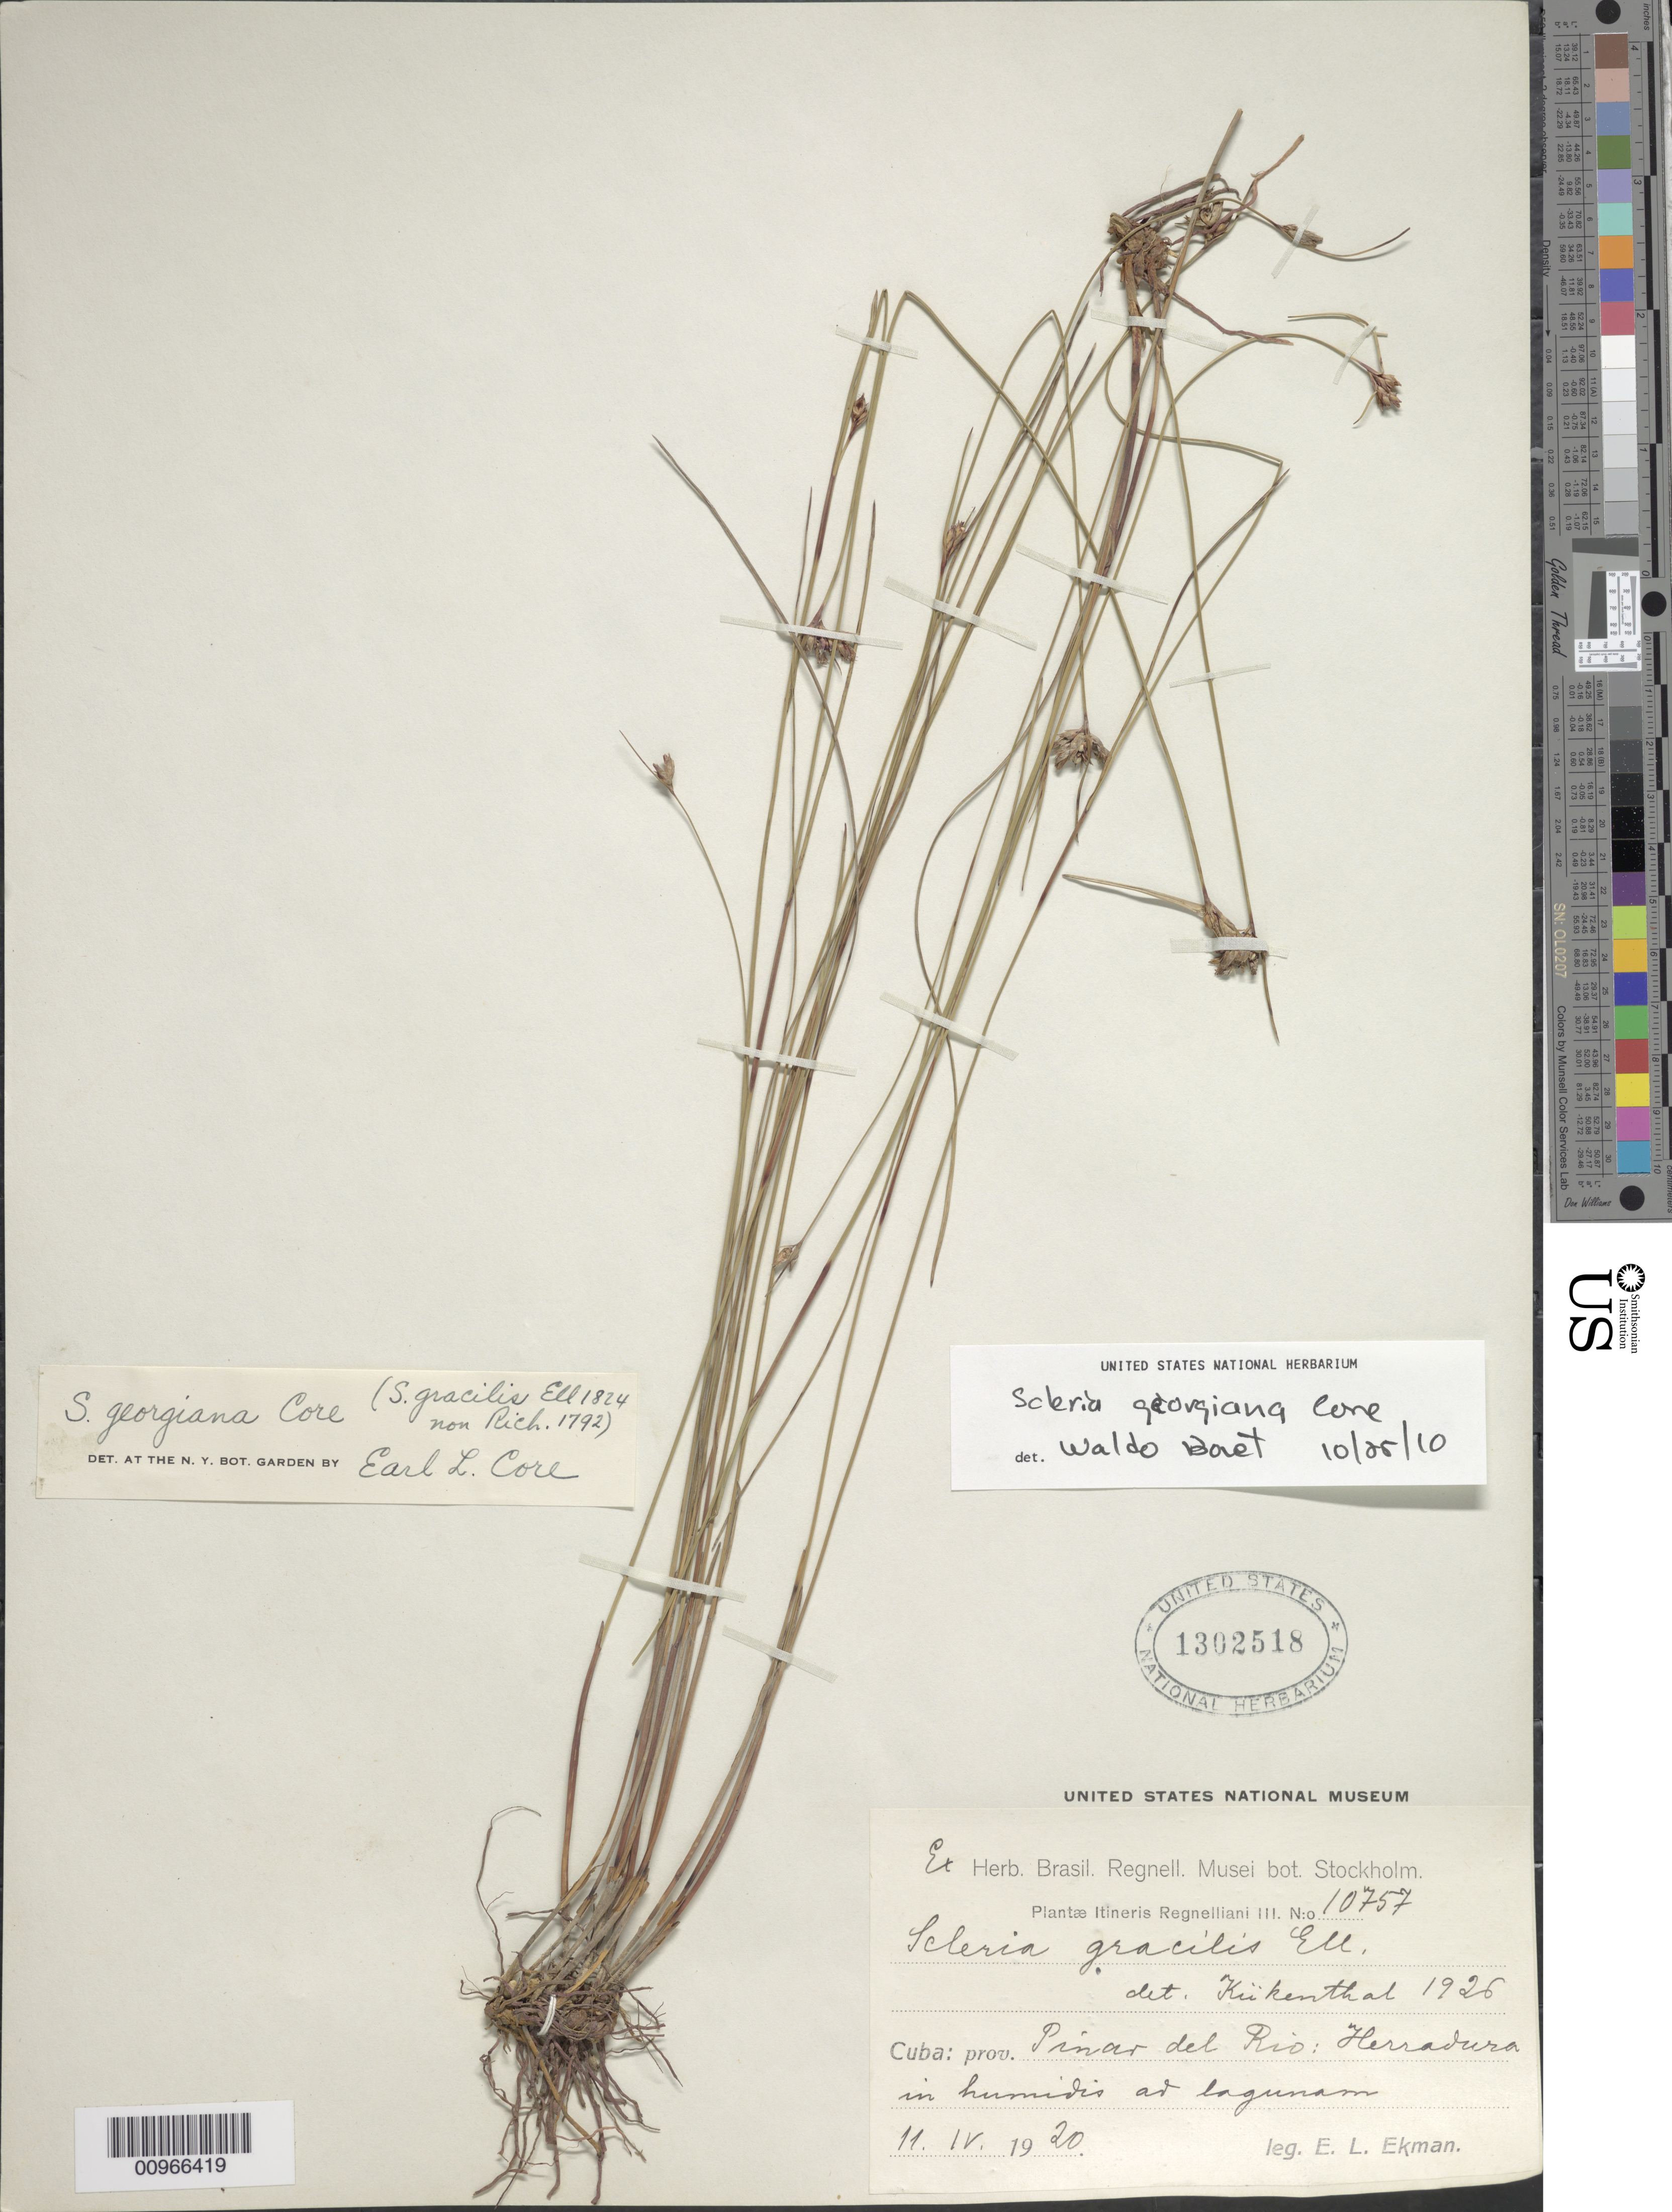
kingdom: Plantae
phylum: Tracheophyta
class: Liliopsida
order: Poales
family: Cyperaceae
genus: Scleria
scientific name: Scleria georgiana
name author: Core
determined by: Core, E. L.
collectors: E. L. Ekman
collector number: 10757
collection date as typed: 11 Apr 1920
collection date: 1920-04-11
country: Cuba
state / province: Pinar del Rio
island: Cuba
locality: Herradura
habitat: In humides ad lagunam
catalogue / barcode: US 1302518